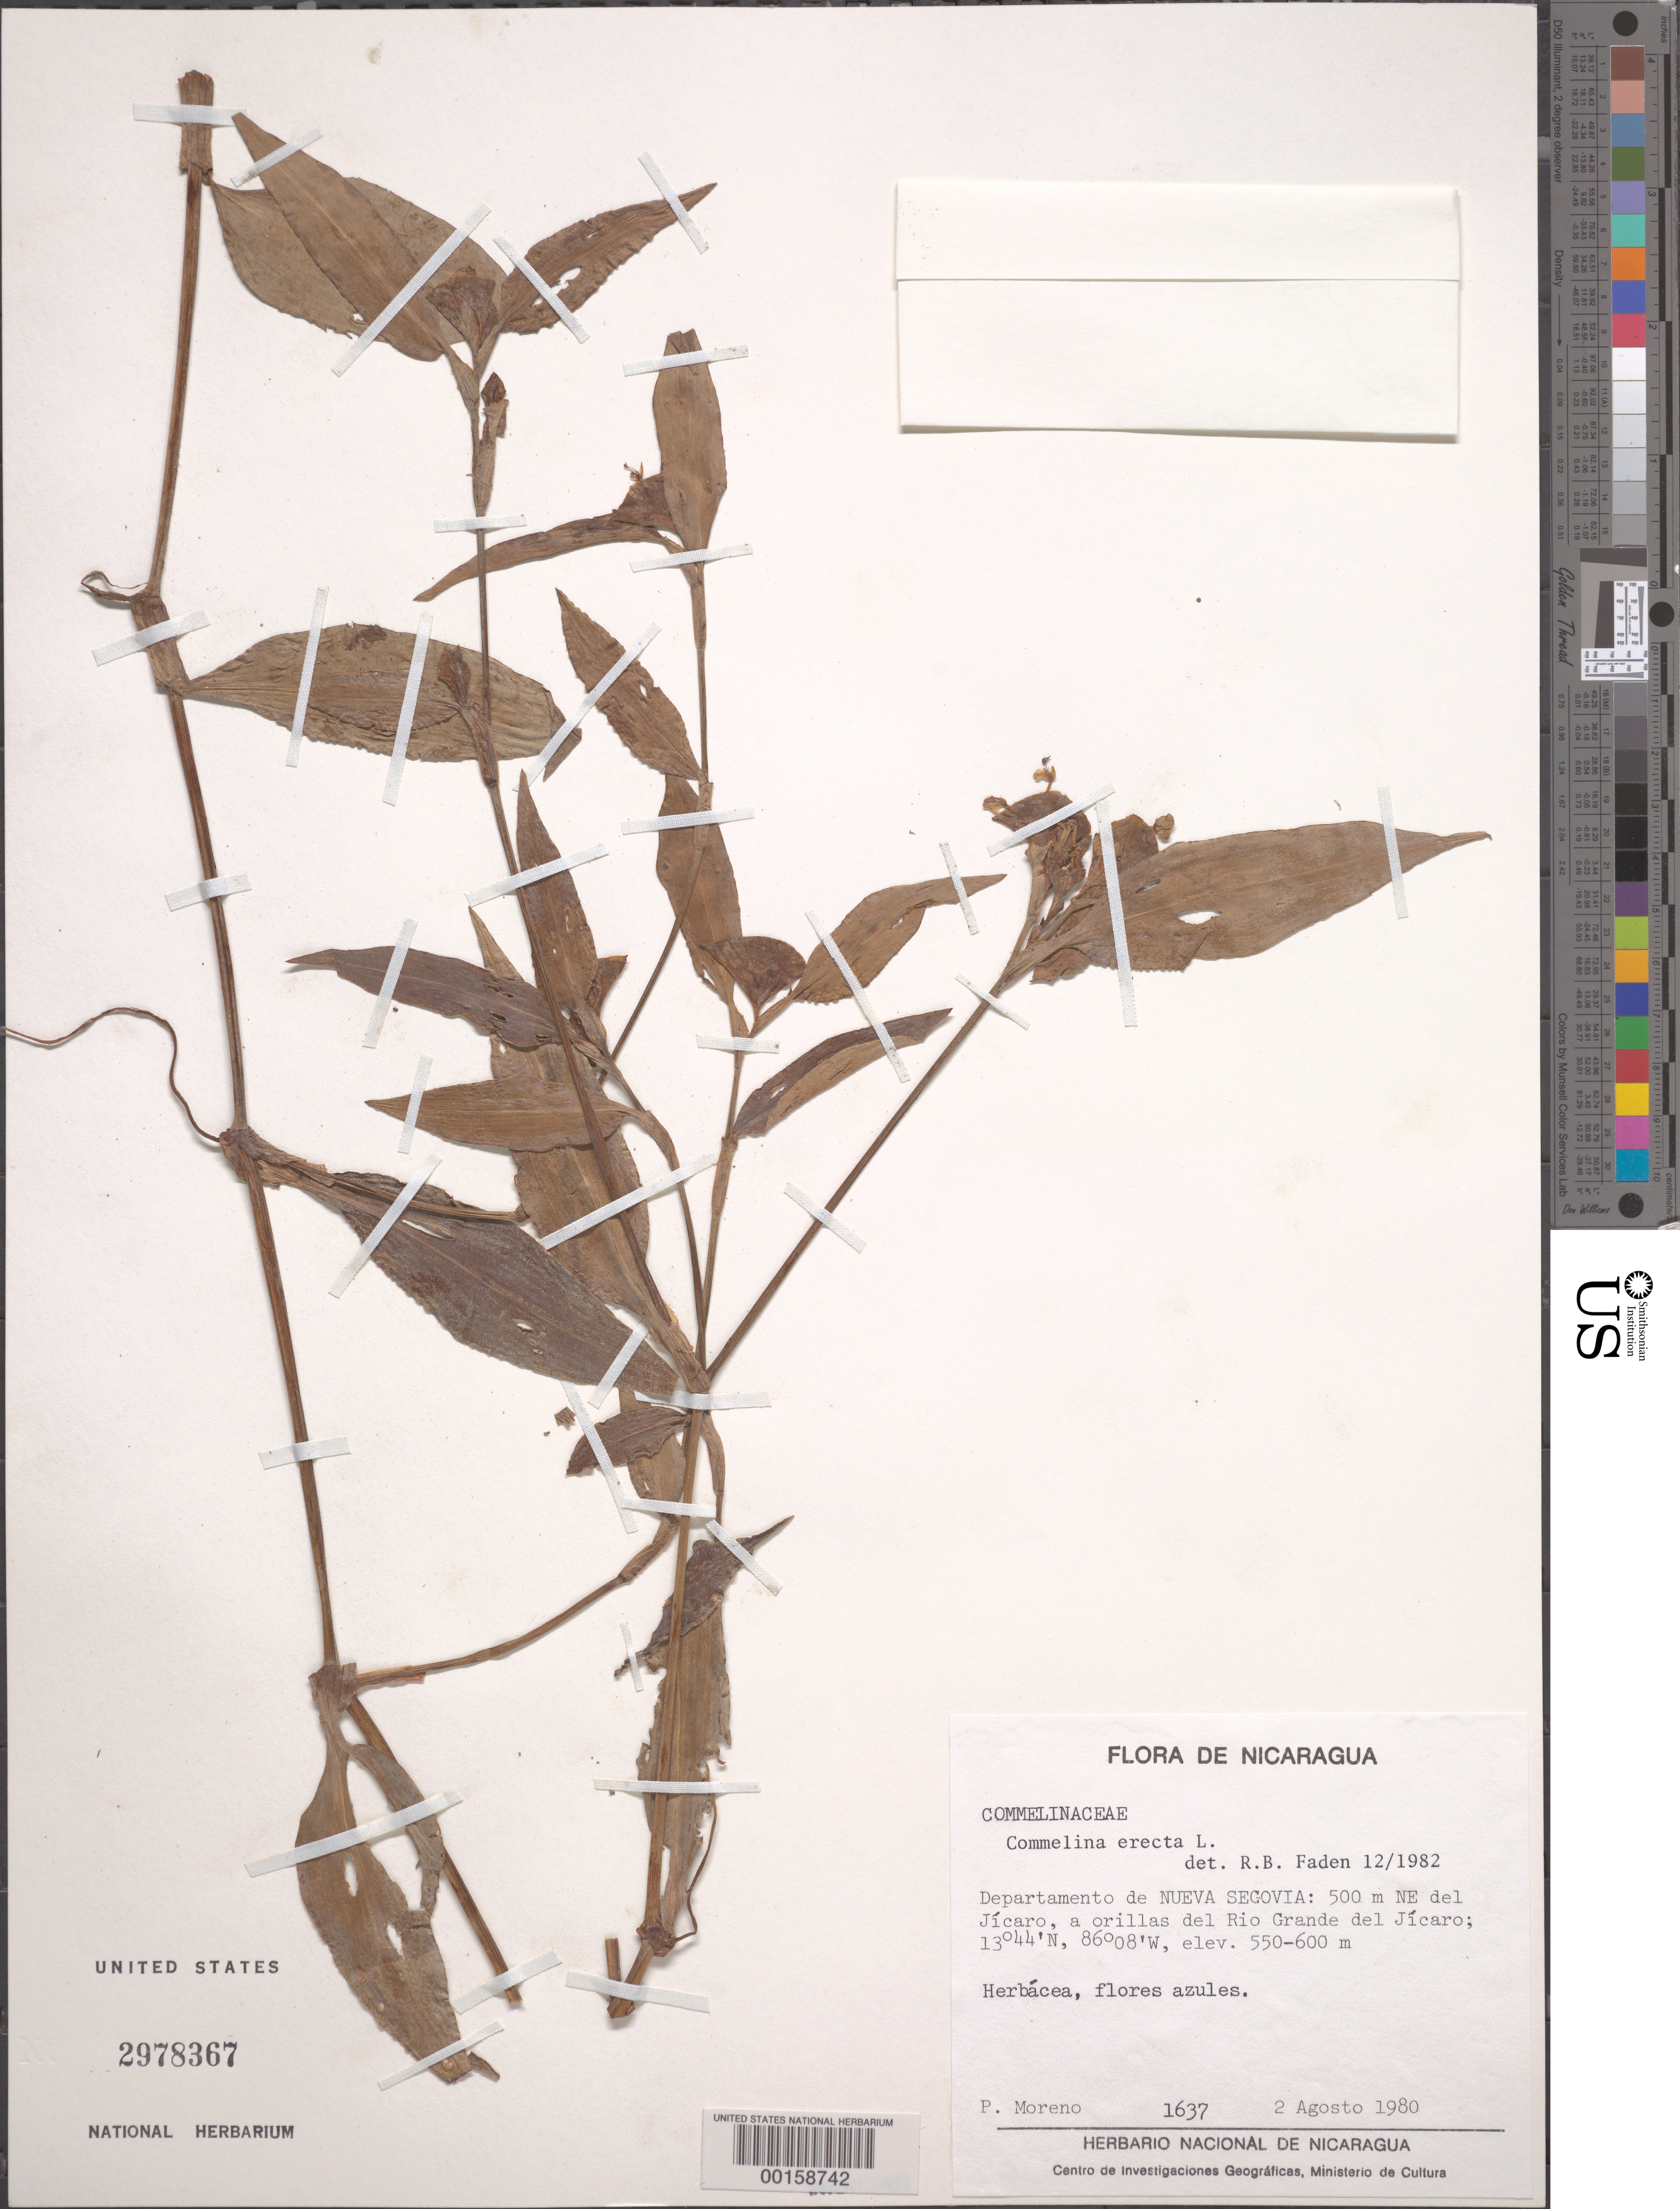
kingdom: Plantae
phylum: Tracheophyta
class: Liliopsida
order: Commelinales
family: Commelinaceae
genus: Commelina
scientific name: Commelina erecta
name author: L.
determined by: Faden, Robert B., (US), Smithsonian Institution - National Museum of Natural History (UNITED STATES)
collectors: P. Moreno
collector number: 1637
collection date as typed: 02 Aug 1980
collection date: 1980-08-02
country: Nicaragua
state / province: Nueva Segovia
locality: Ne of jicaro, rio grande del jicaro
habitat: Riverbank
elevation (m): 550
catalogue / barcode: US 2978367